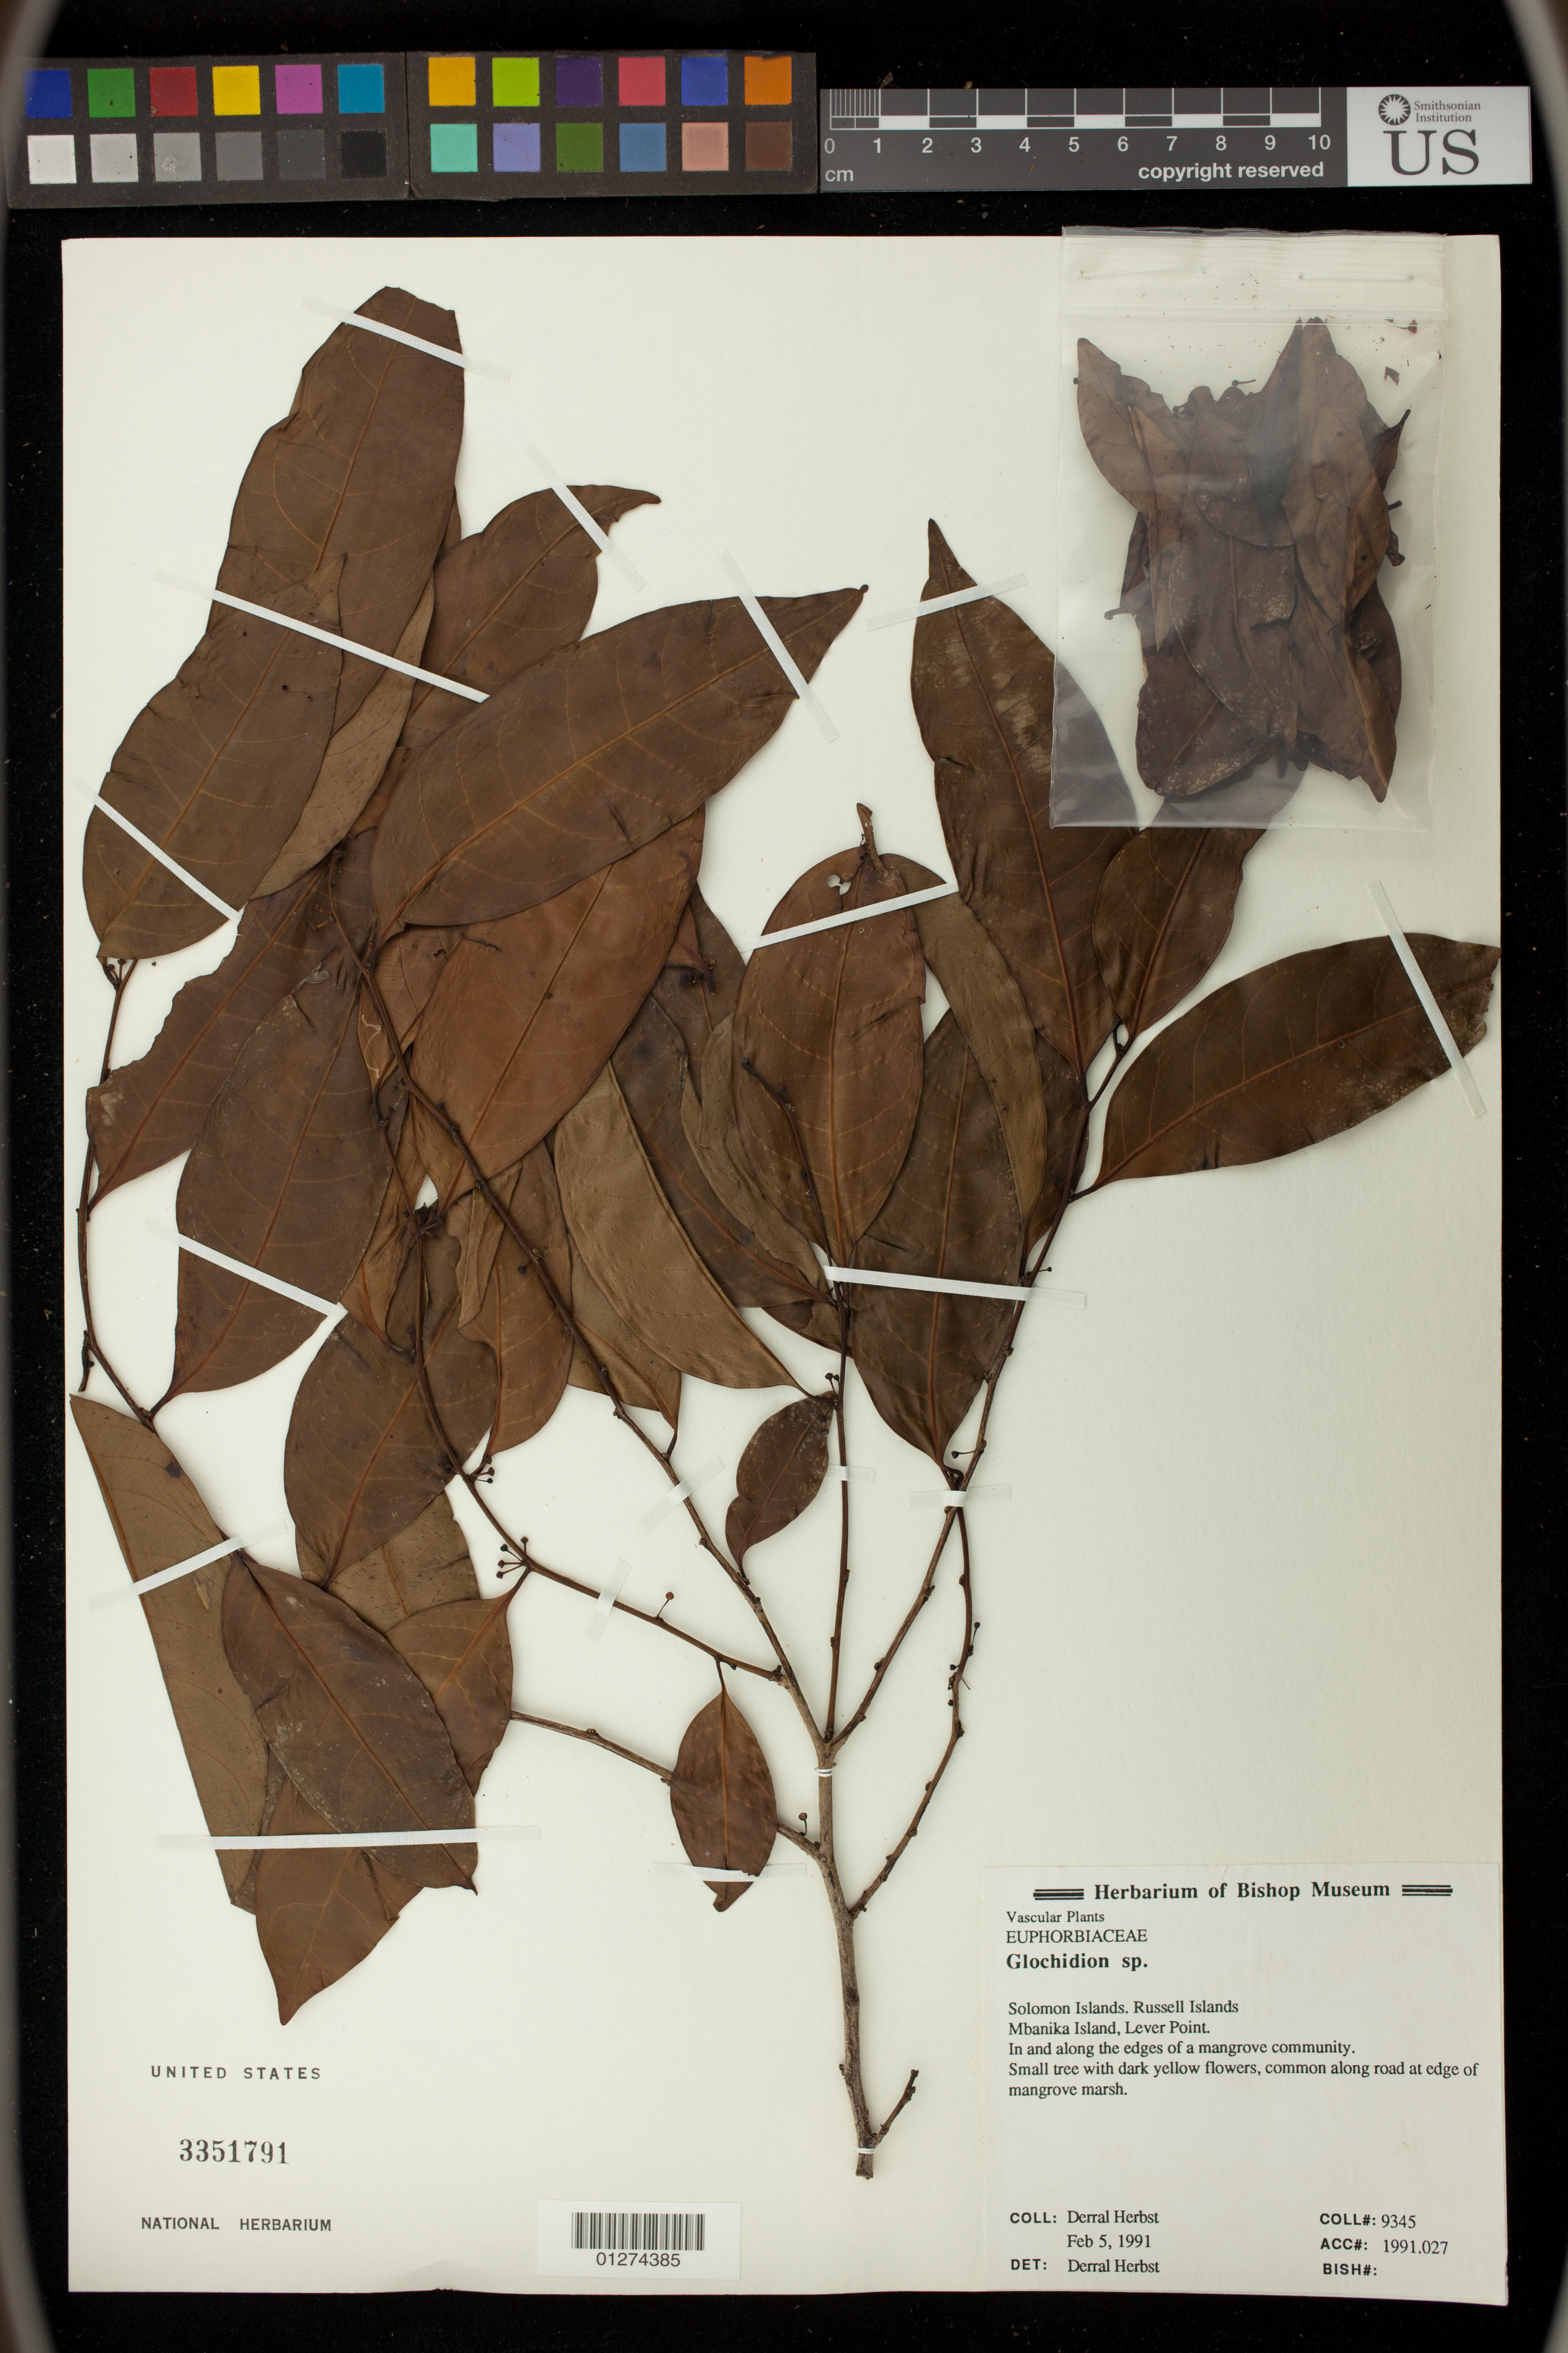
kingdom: Plantae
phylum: Tracheophyta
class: Magnoliopsida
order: Malpighiales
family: Phyllanthaceae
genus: Glochidion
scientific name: Glochidion sp.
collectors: D. Herbst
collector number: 9345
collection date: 1991-02-05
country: Solomon Islands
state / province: Central Province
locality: Russell Islands. Mbanika Island, Lever Point.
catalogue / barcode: US 3351791